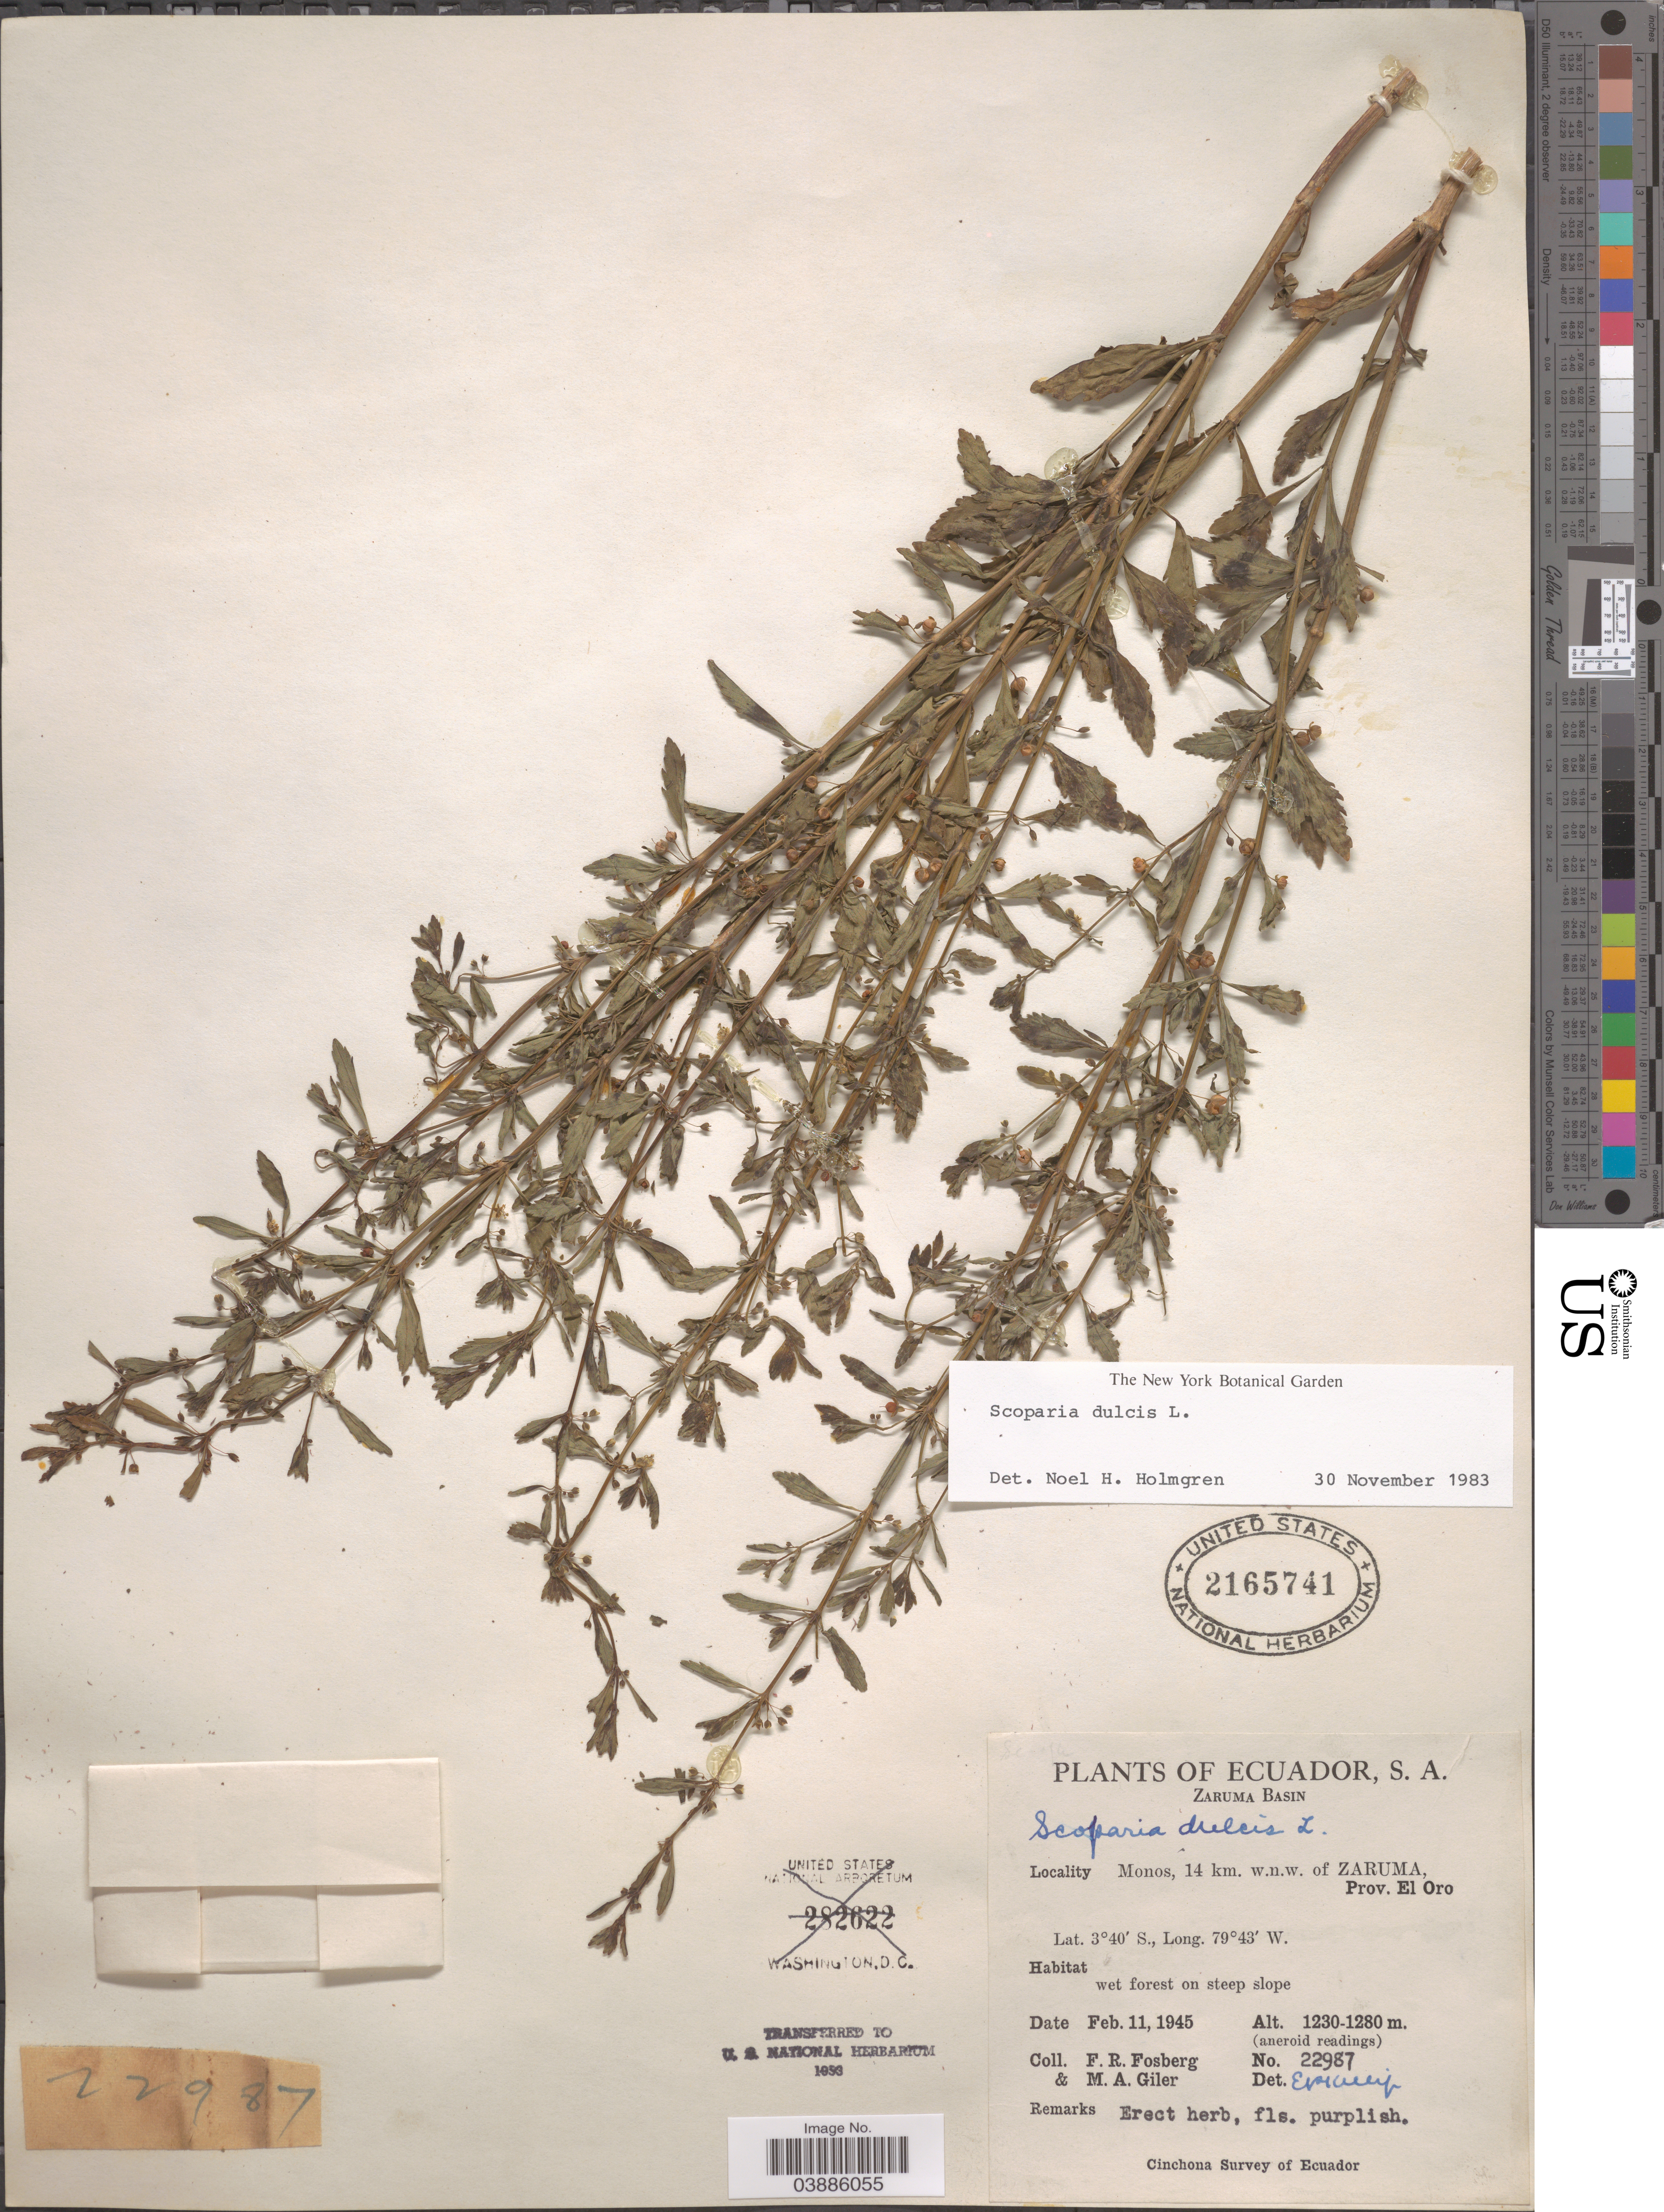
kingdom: Plantae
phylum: Tracheophyta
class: Magnoliopsida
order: Lamiales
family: Plantaginaceae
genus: Scoparia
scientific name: Scoparia dulcis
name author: L.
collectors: F. R. Fosberg & M. Giler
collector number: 22987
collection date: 1945-02-11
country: Ecuador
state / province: El Oro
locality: Zaruma Basin. Monos, 14 km. w.n.w. of Zaruma.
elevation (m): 1230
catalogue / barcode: US 2165741